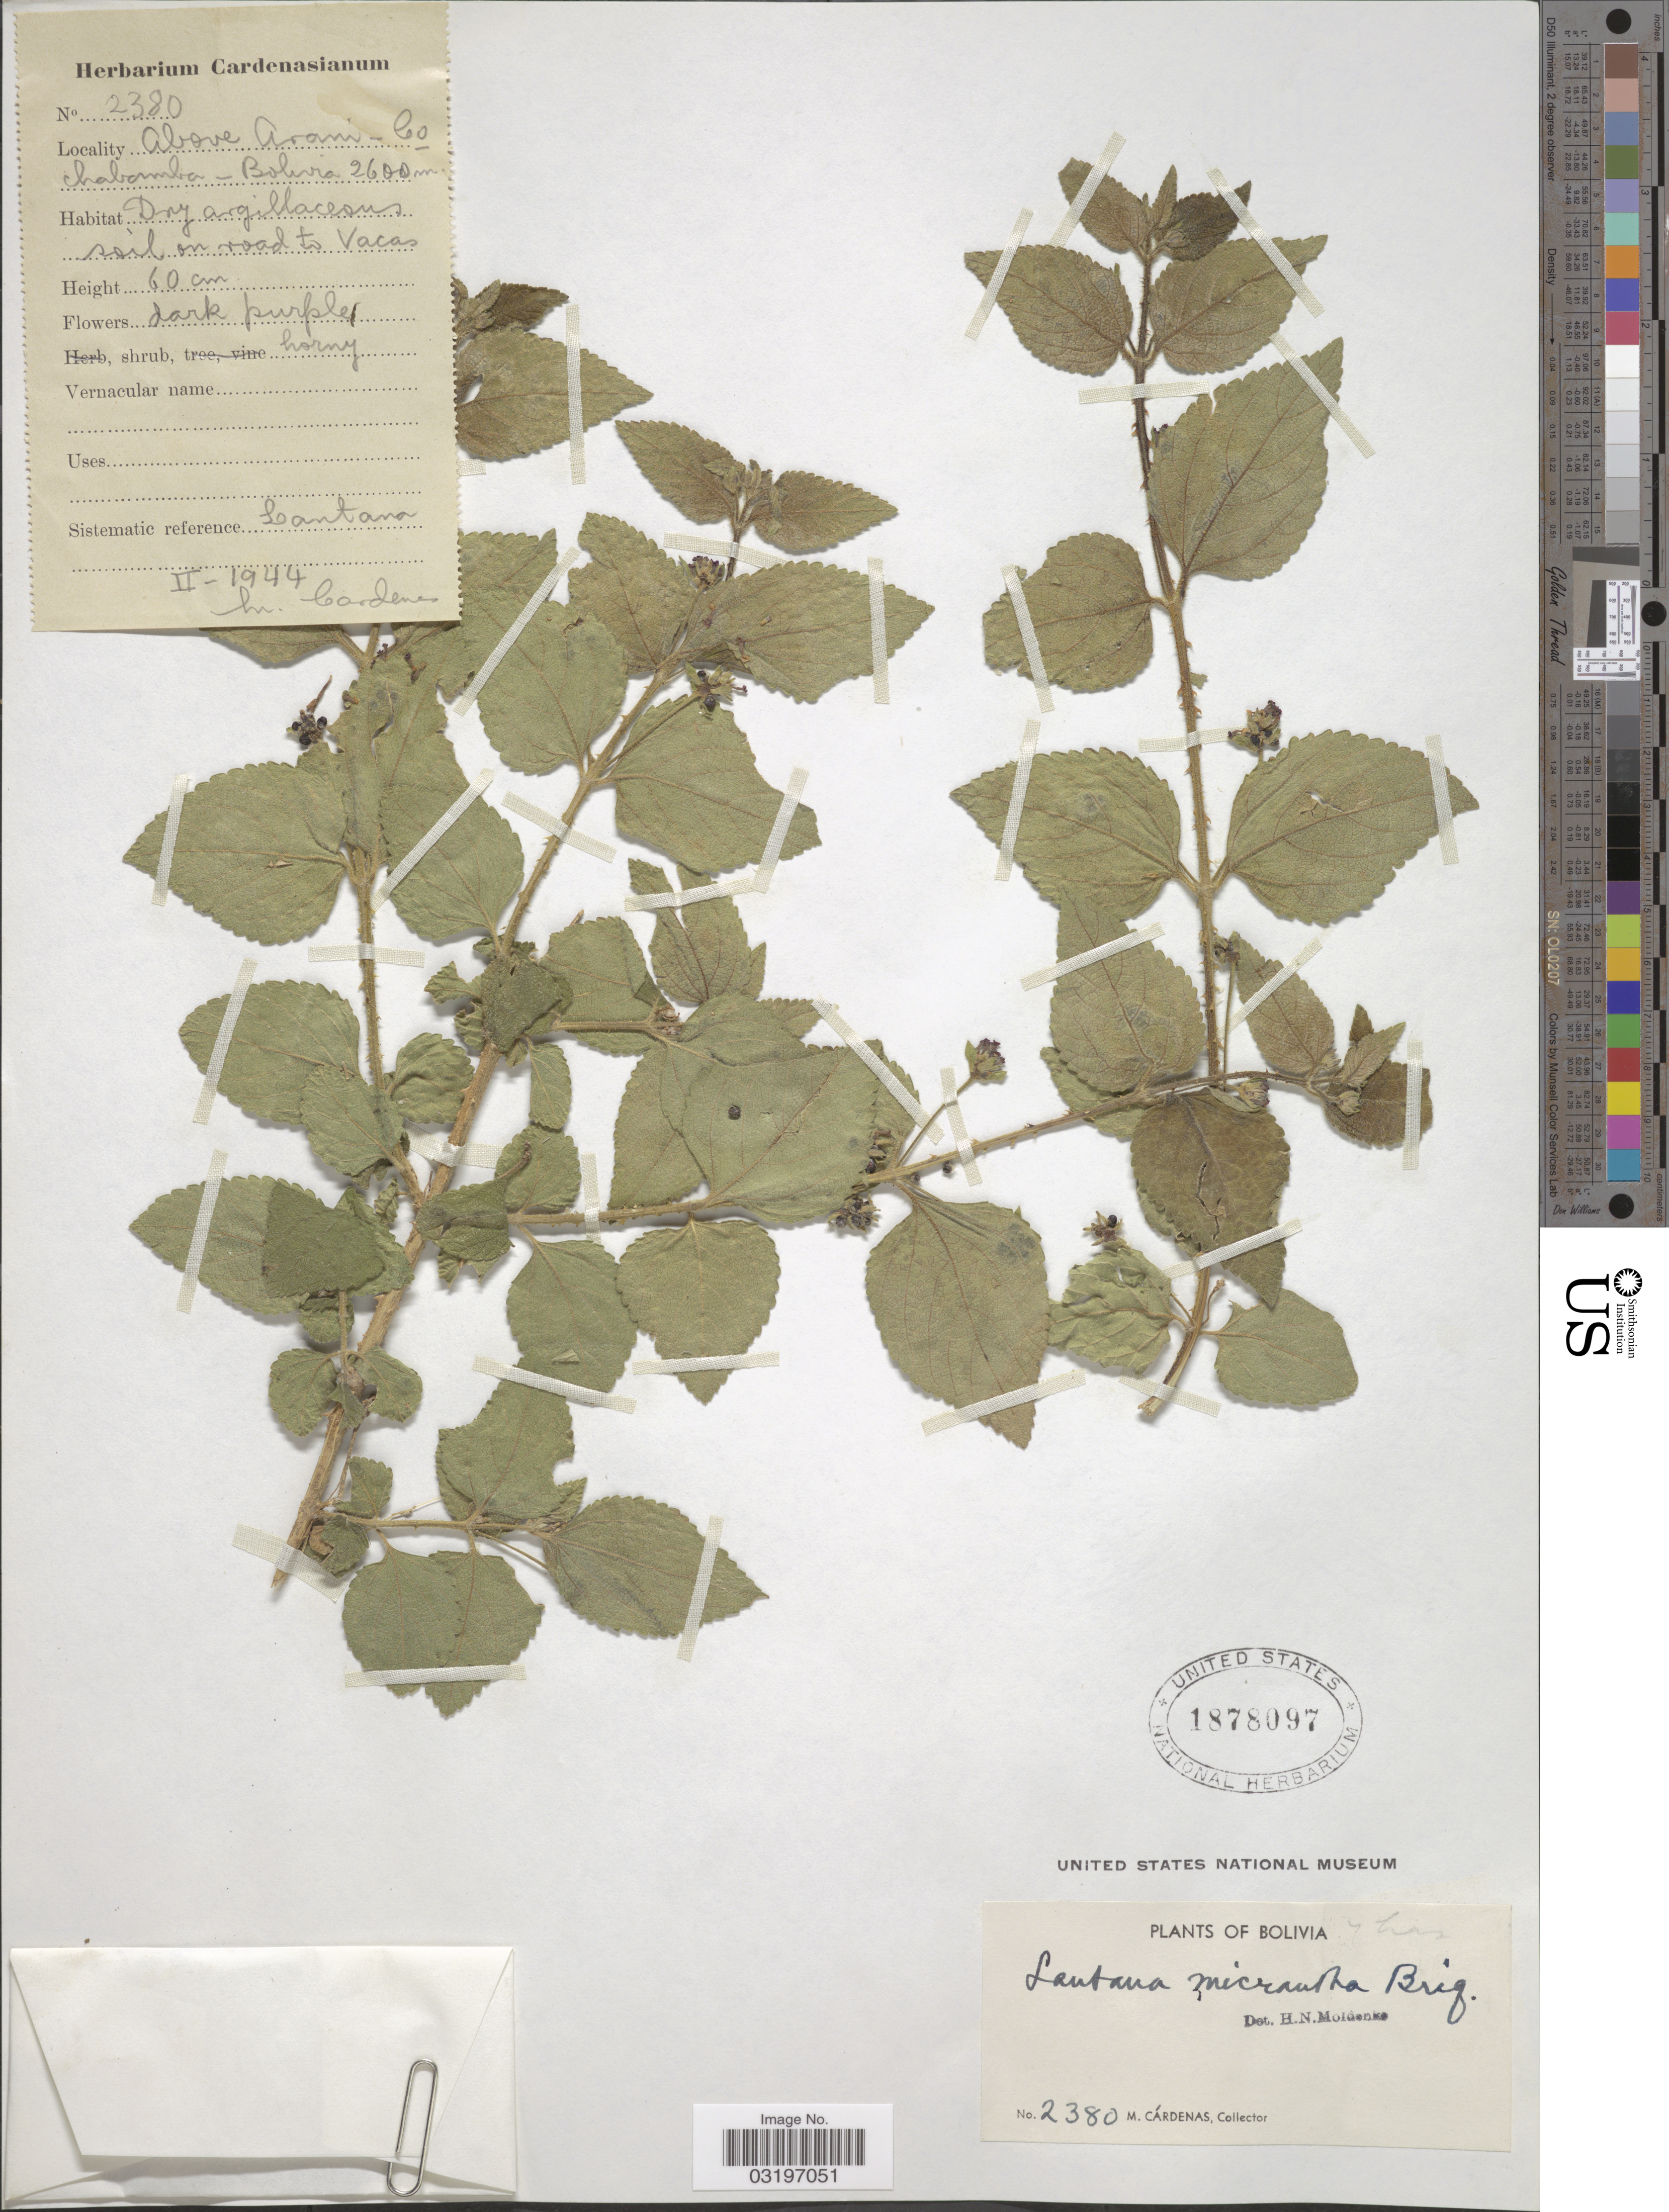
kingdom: Plantae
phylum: Tracheophyta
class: Magnoliopsida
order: Lamiales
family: Verbenaceae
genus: Lantana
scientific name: Lantana micrantha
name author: Briq.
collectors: M. Cárdenas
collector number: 2380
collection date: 1944-02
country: Bolivia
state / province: Cochabamba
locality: Above Arani. On road to Vacas.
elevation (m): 2600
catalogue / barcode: US 1878097